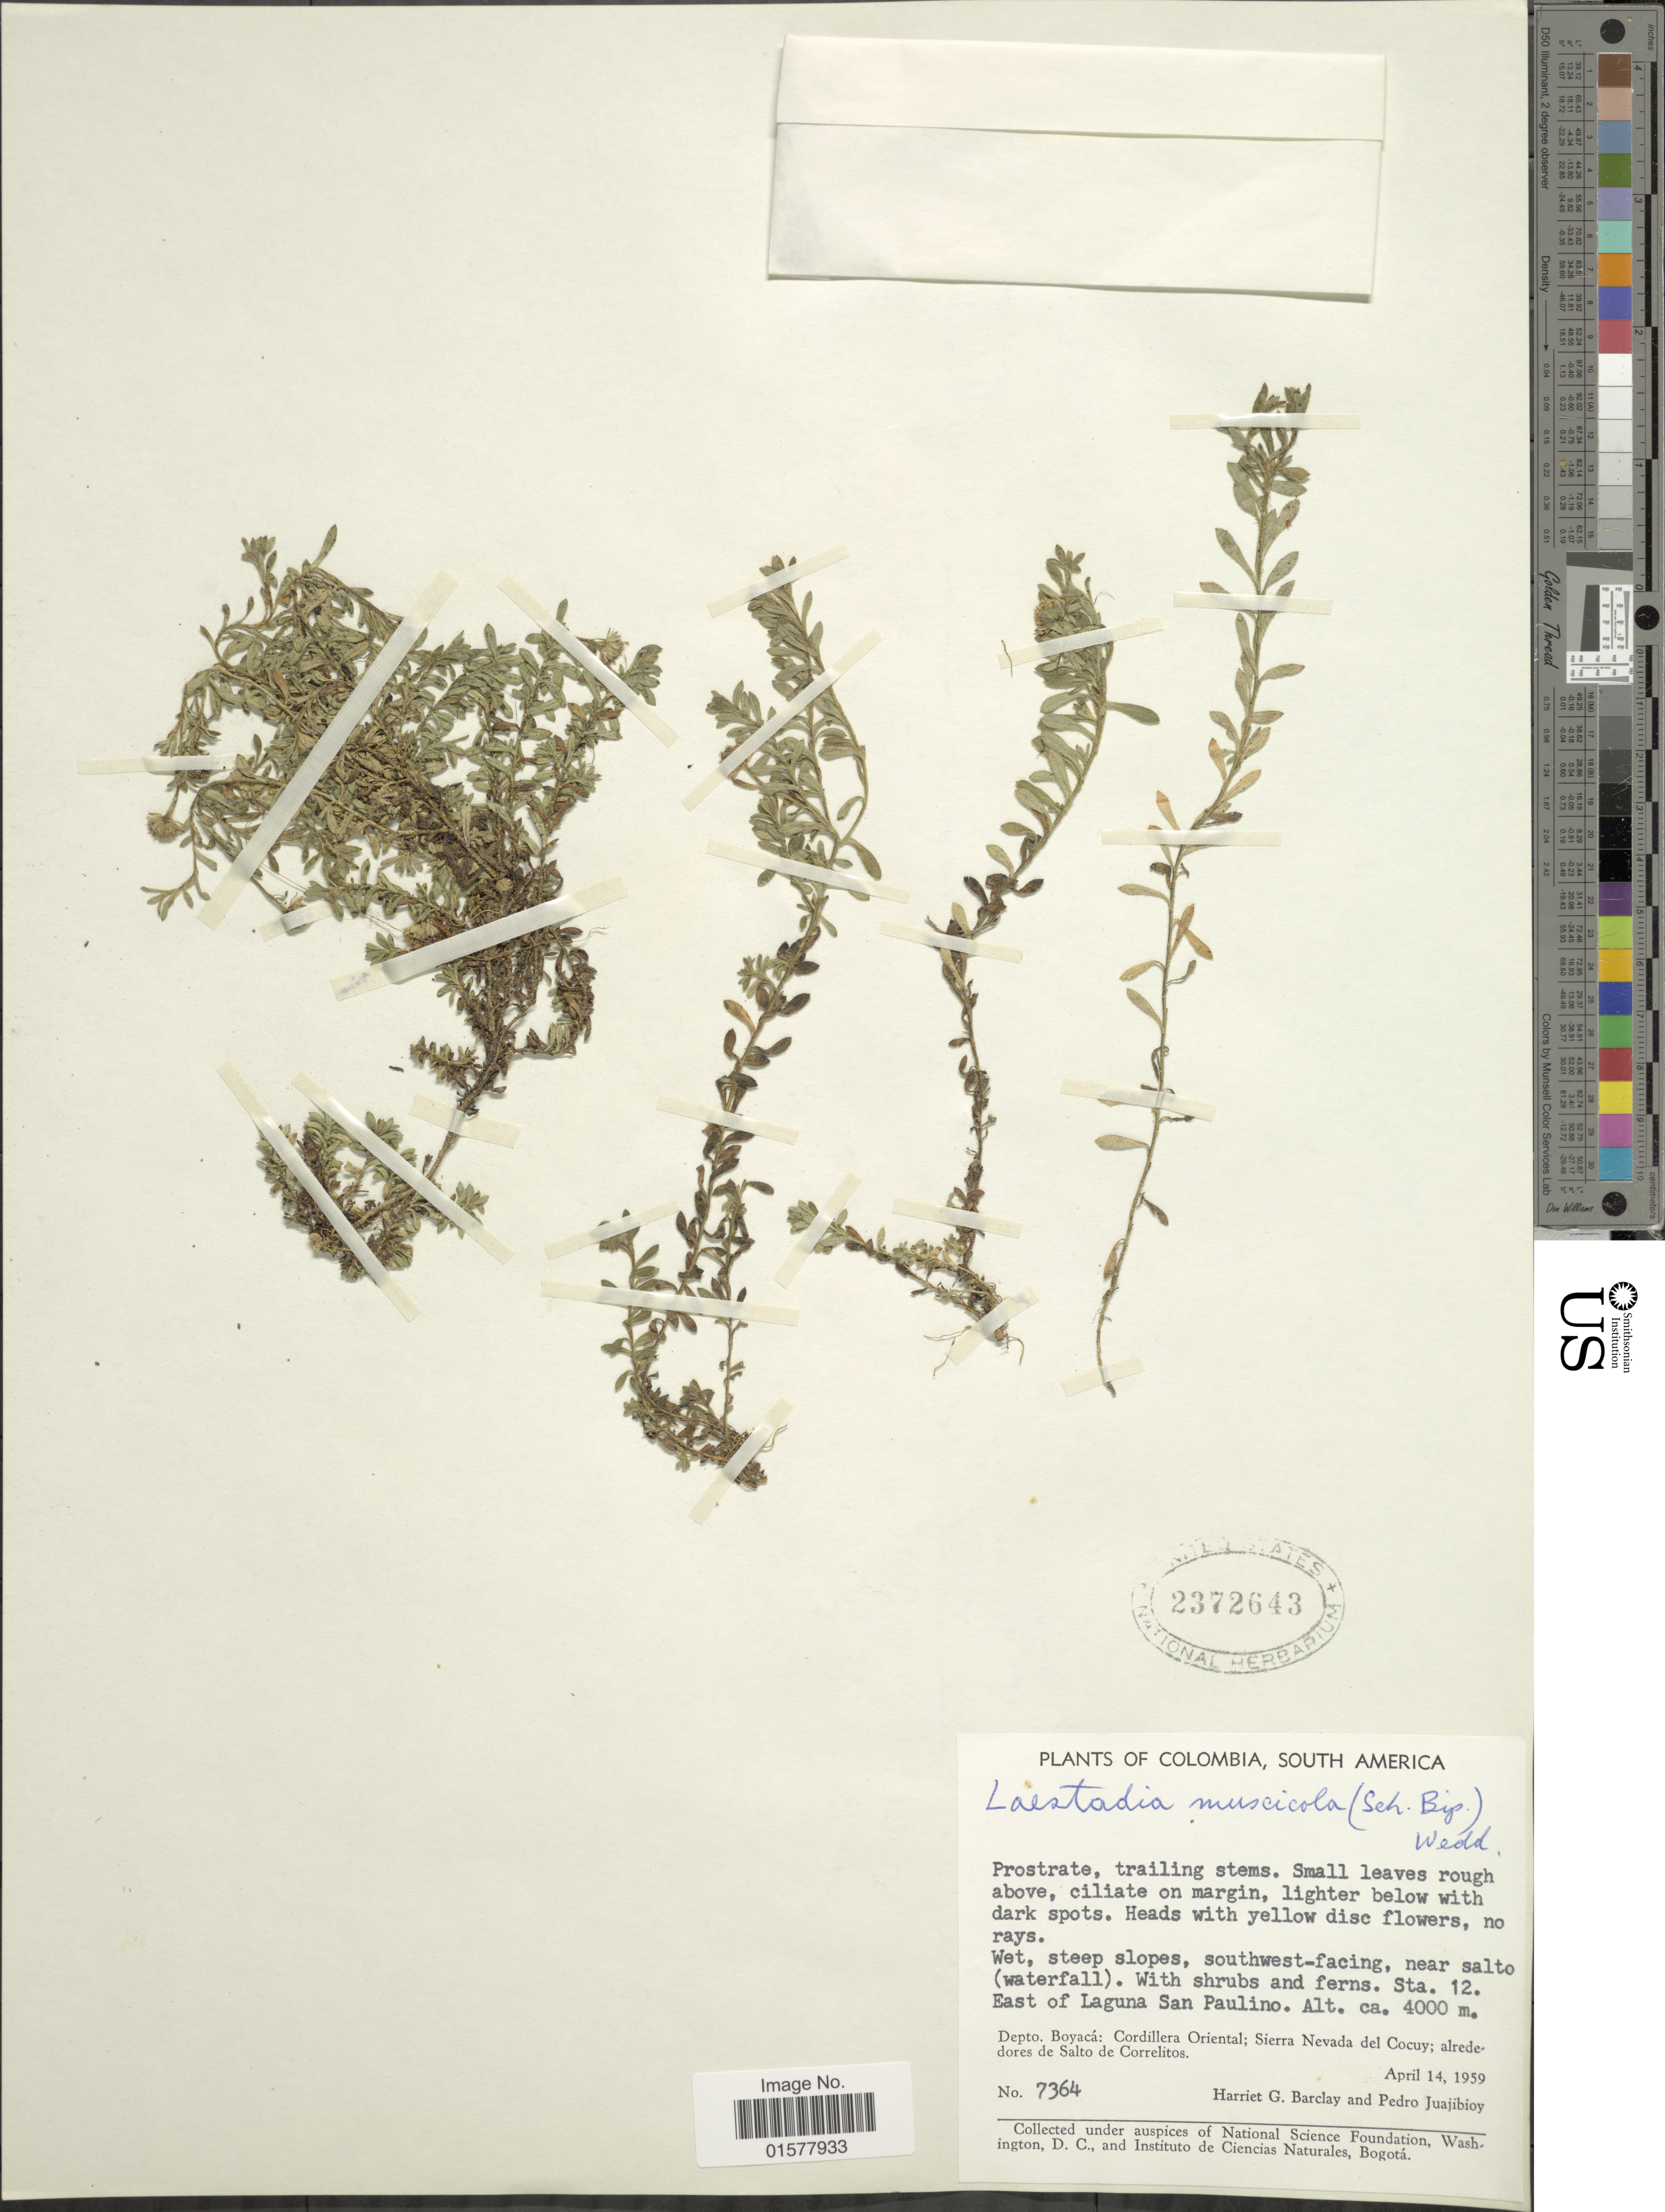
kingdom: Plantae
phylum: Tracheophyta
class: Magnoliopsida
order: Asterales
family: Asteraceae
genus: Laestadia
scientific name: Laestadia muscicola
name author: Wedd.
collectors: H. G. Barclay & P. Juajibioy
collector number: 7364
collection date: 1959-04-14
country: Colombia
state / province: Boyacá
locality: Sta. 12., East of Laguna San Paulino, Depto. Boyaca: Cordillera Oriental; Sierra Nevada del Cocuy; Alrededor de Salto de Correlitos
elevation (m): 4000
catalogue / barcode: US 2372643